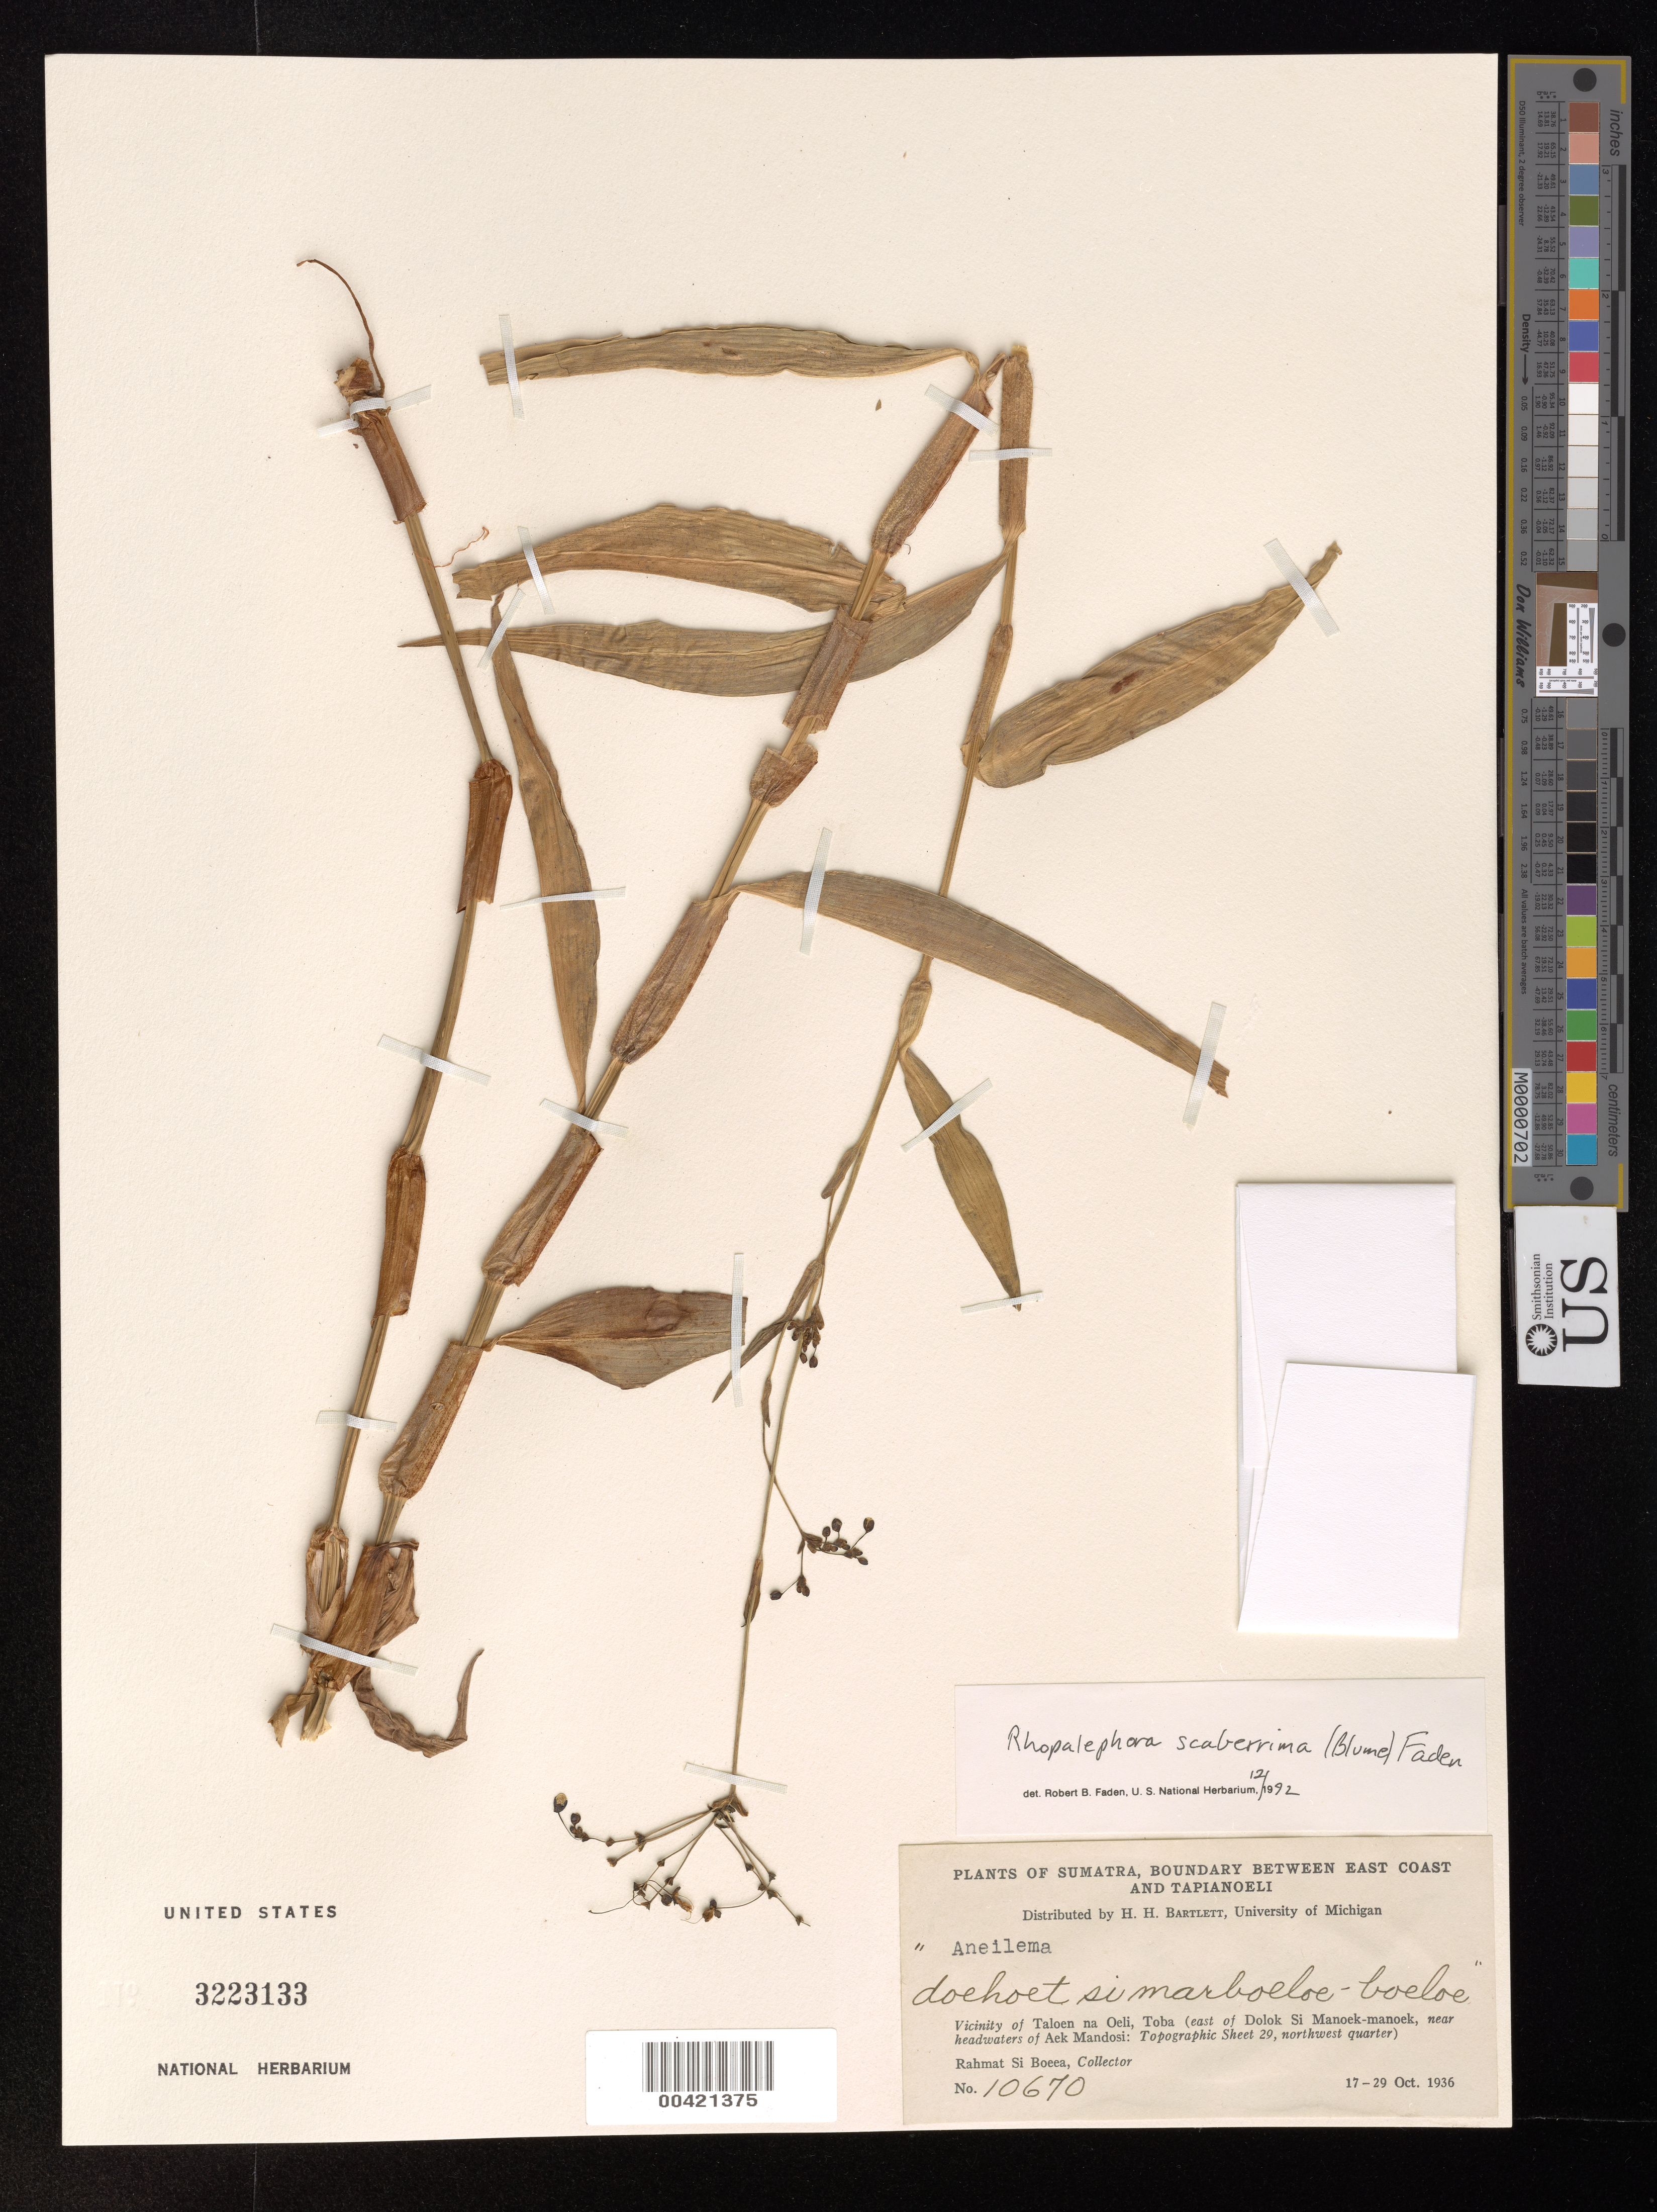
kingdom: Plantae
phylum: Tracheophyta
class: Liliopsida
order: Commelinales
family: Commelinaceae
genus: Rhopalephora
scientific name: Rhopalephora scaberrima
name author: (Blume) Faden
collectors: Rahmat Si Boeea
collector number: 10670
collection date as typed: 17 Oct 1936 to 29 Oct 1936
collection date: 1936-10-17/1936-10-29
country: Indonesia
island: Sumatra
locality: Taloen na oeli,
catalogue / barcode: US 3223133